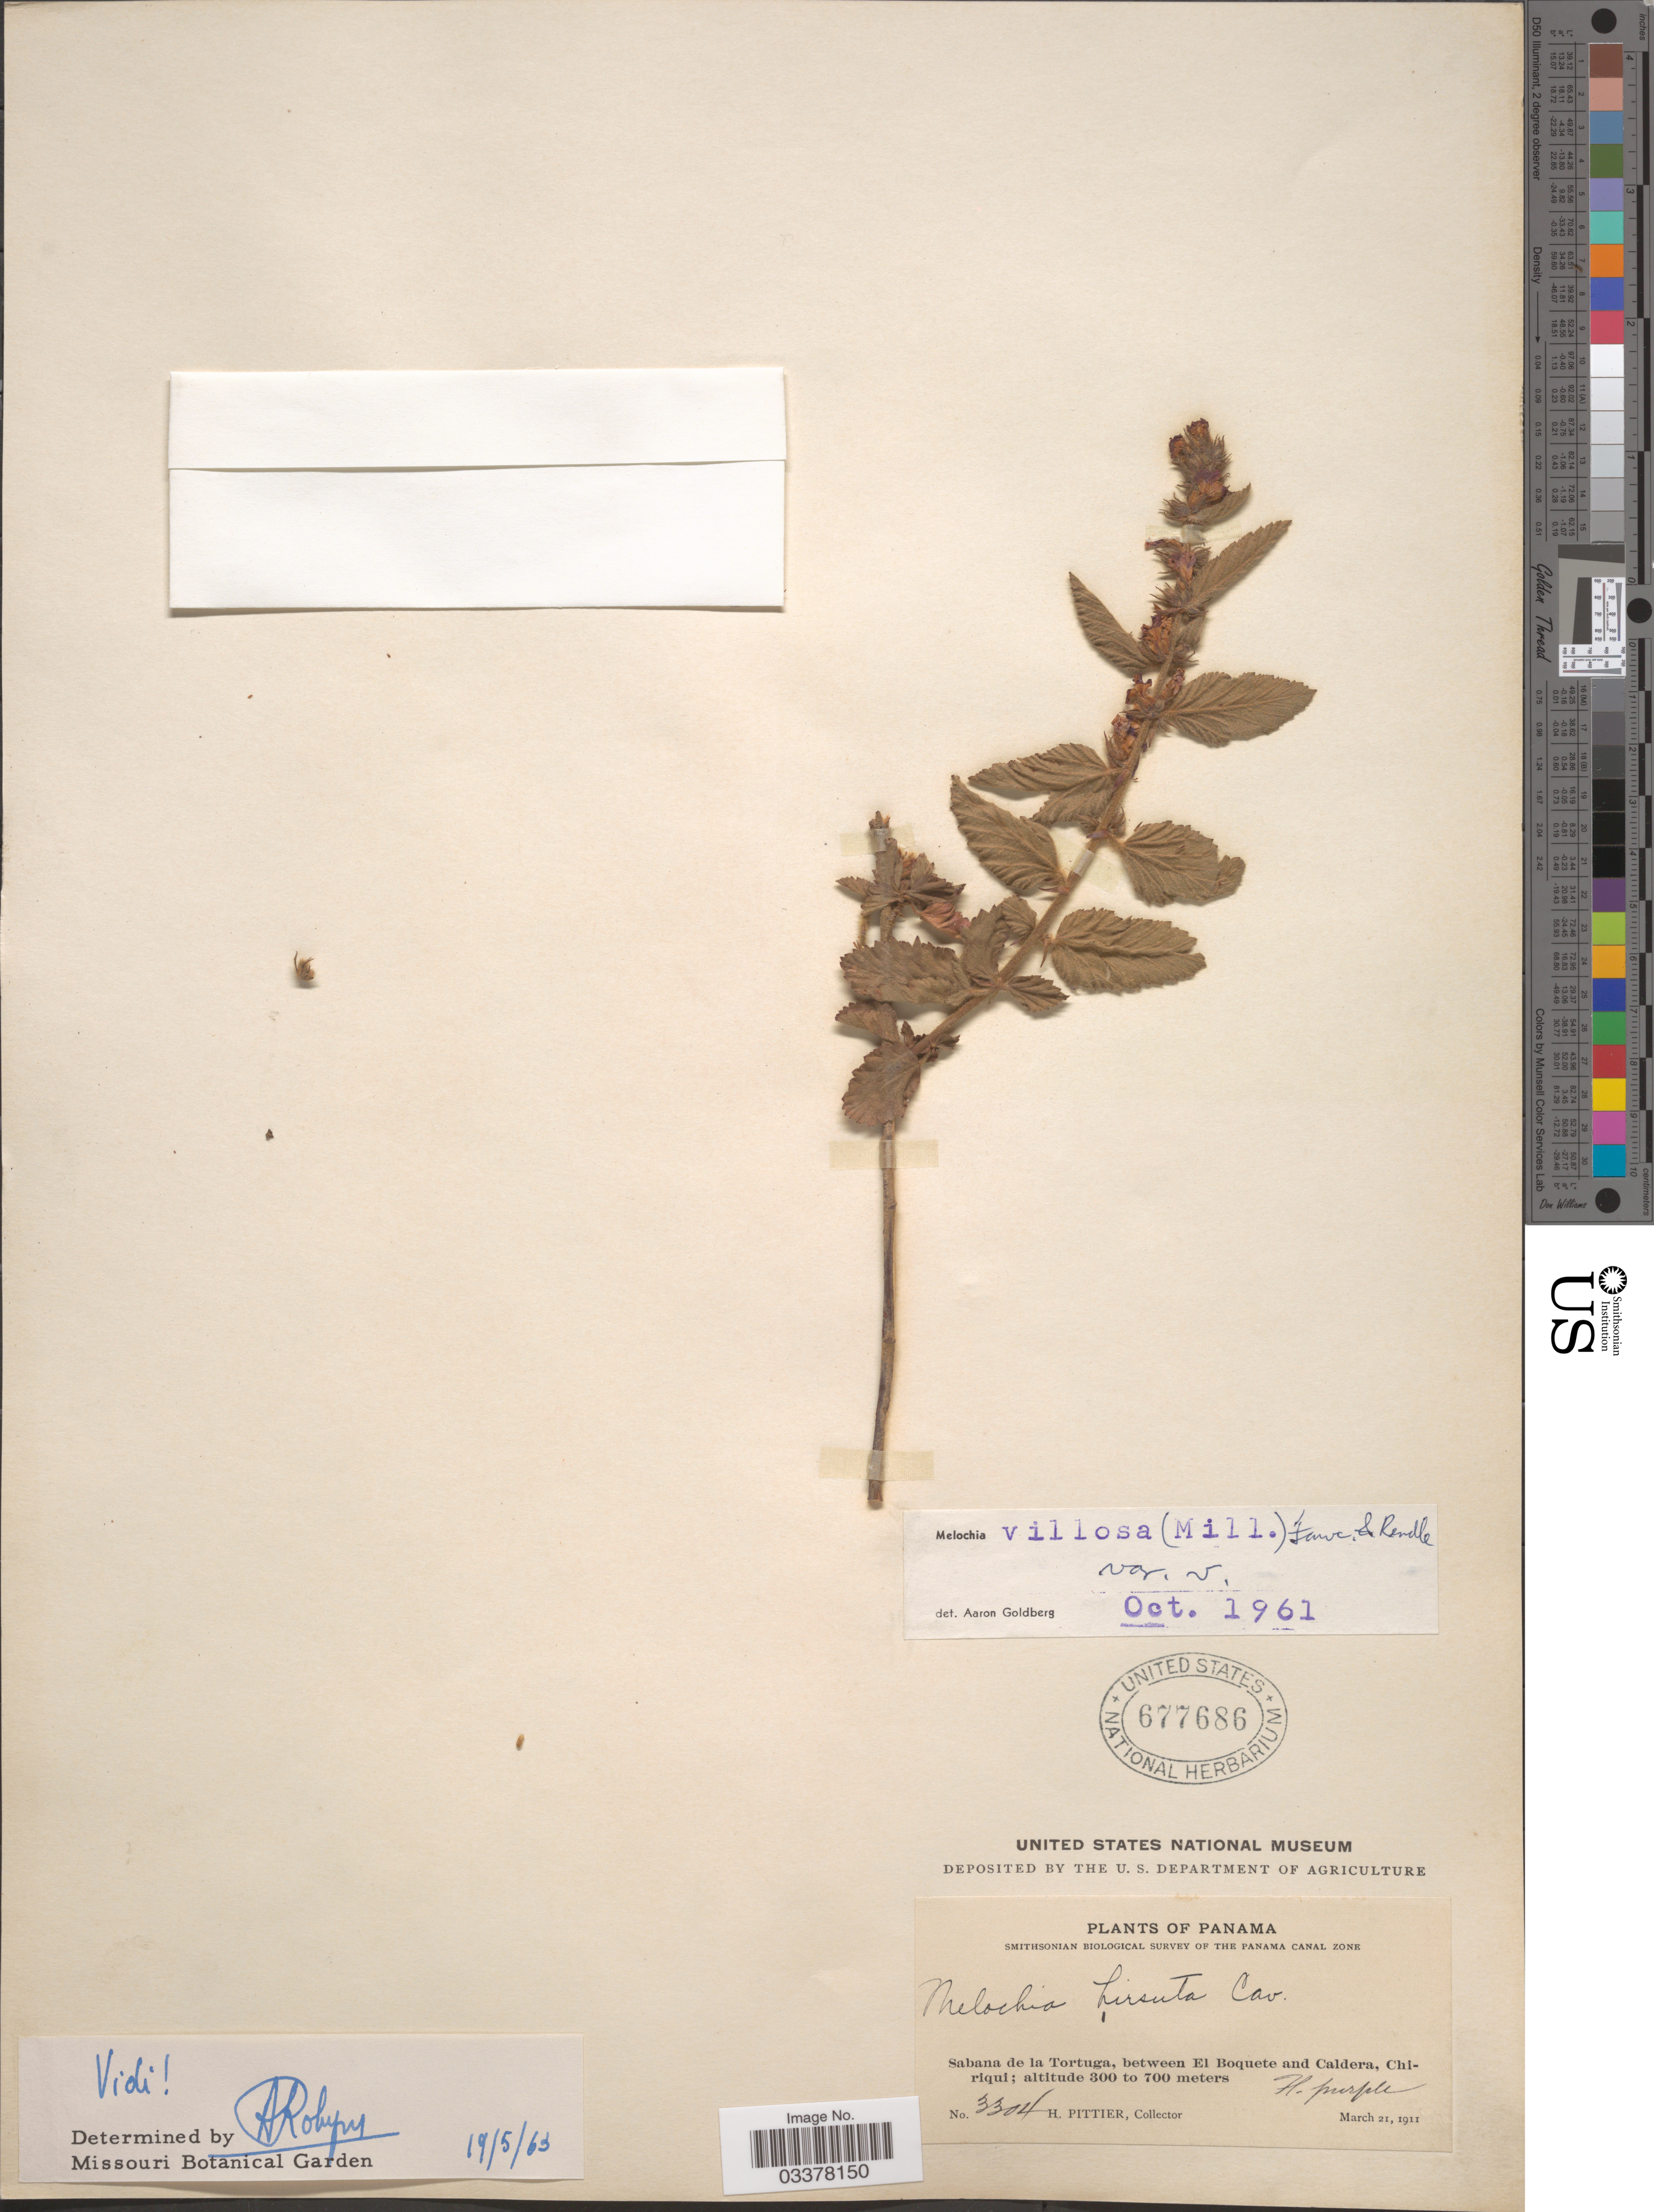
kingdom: Plantae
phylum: Tracheophyta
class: Magnoliopsida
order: Malvales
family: Malvaceae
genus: Melochia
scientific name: Melochia spicata var. spicata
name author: (L.) Fryxell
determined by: Dorr, L. J., (BOT), Smithsonian Institution - National Museum of Natural History (UNITED STATES)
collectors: H. F. Pittier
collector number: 3304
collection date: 1911-03-21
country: Panama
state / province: Chiriqui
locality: Sabana de la Tortuga, between El Boquete and Caldera.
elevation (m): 300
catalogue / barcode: US 677686